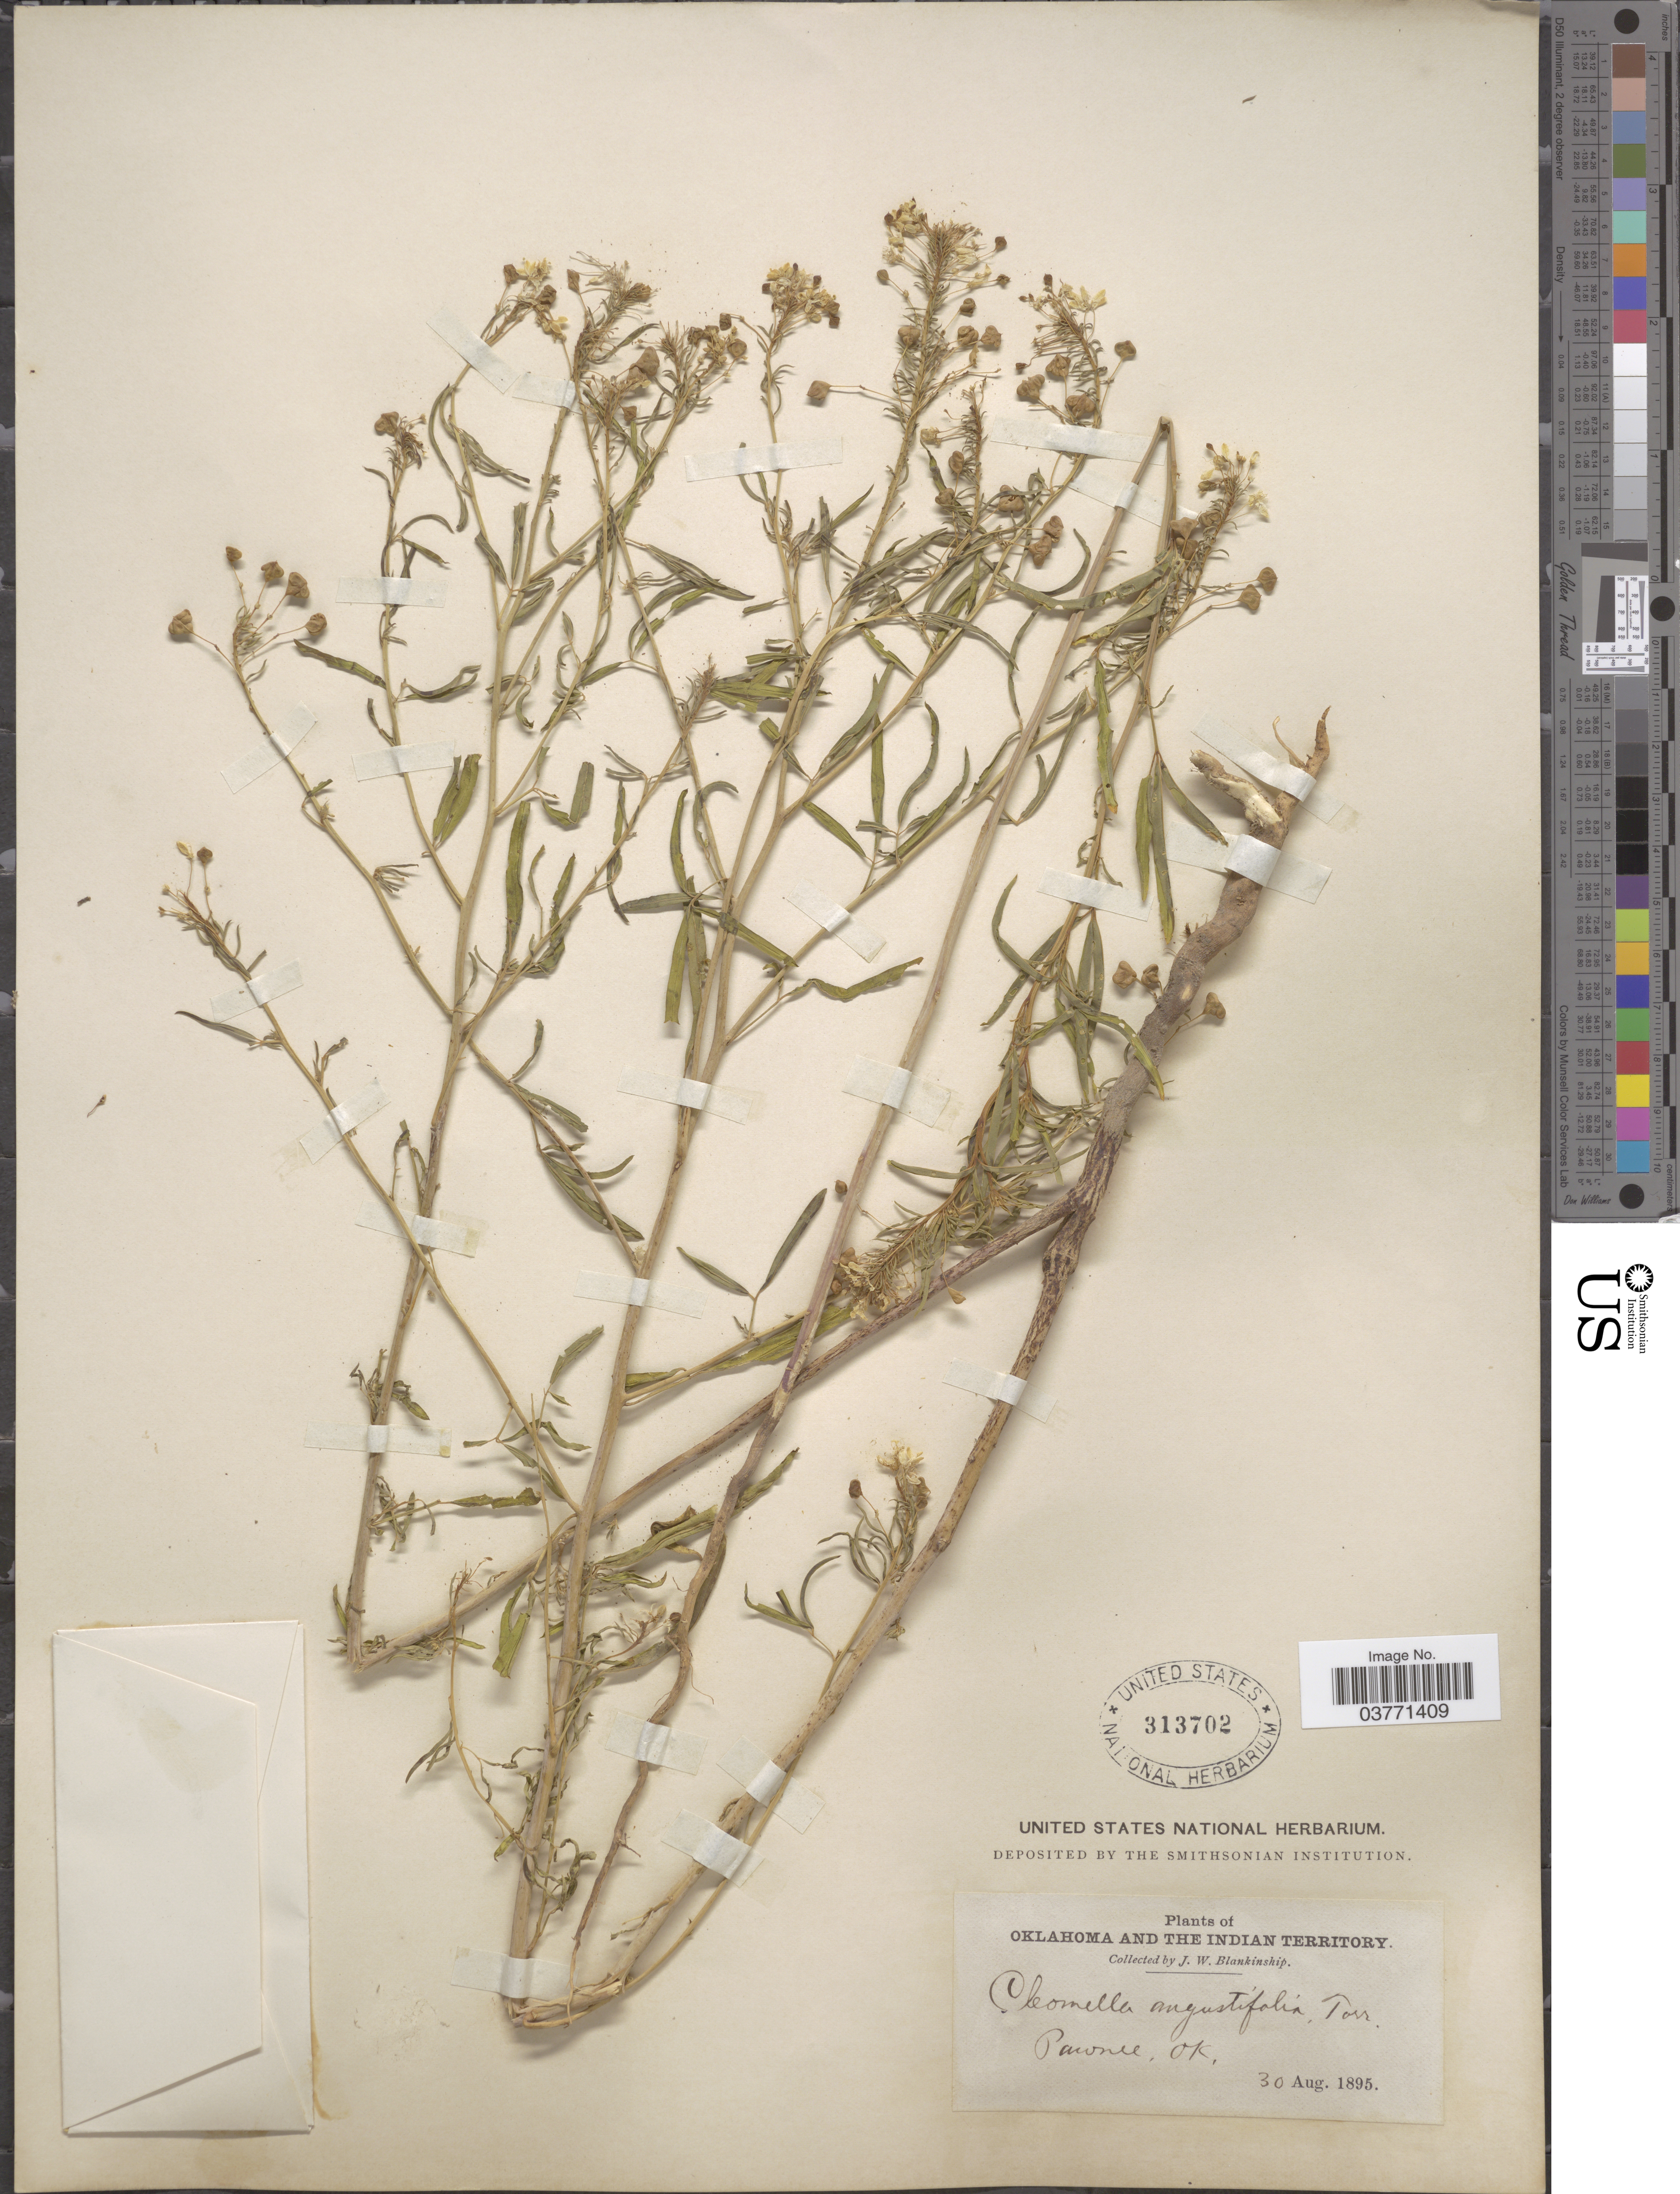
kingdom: Plantae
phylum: Tracheophyta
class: Magnoliopsida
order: Brassicales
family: Cleomaceae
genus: Cleomella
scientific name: Cleomella angustifolia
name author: Torr.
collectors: J. W. Blankinship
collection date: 1895-08-30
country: United States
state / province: Oklahoma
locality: The Indian Territory. Pawnee.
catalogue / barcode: US 313702